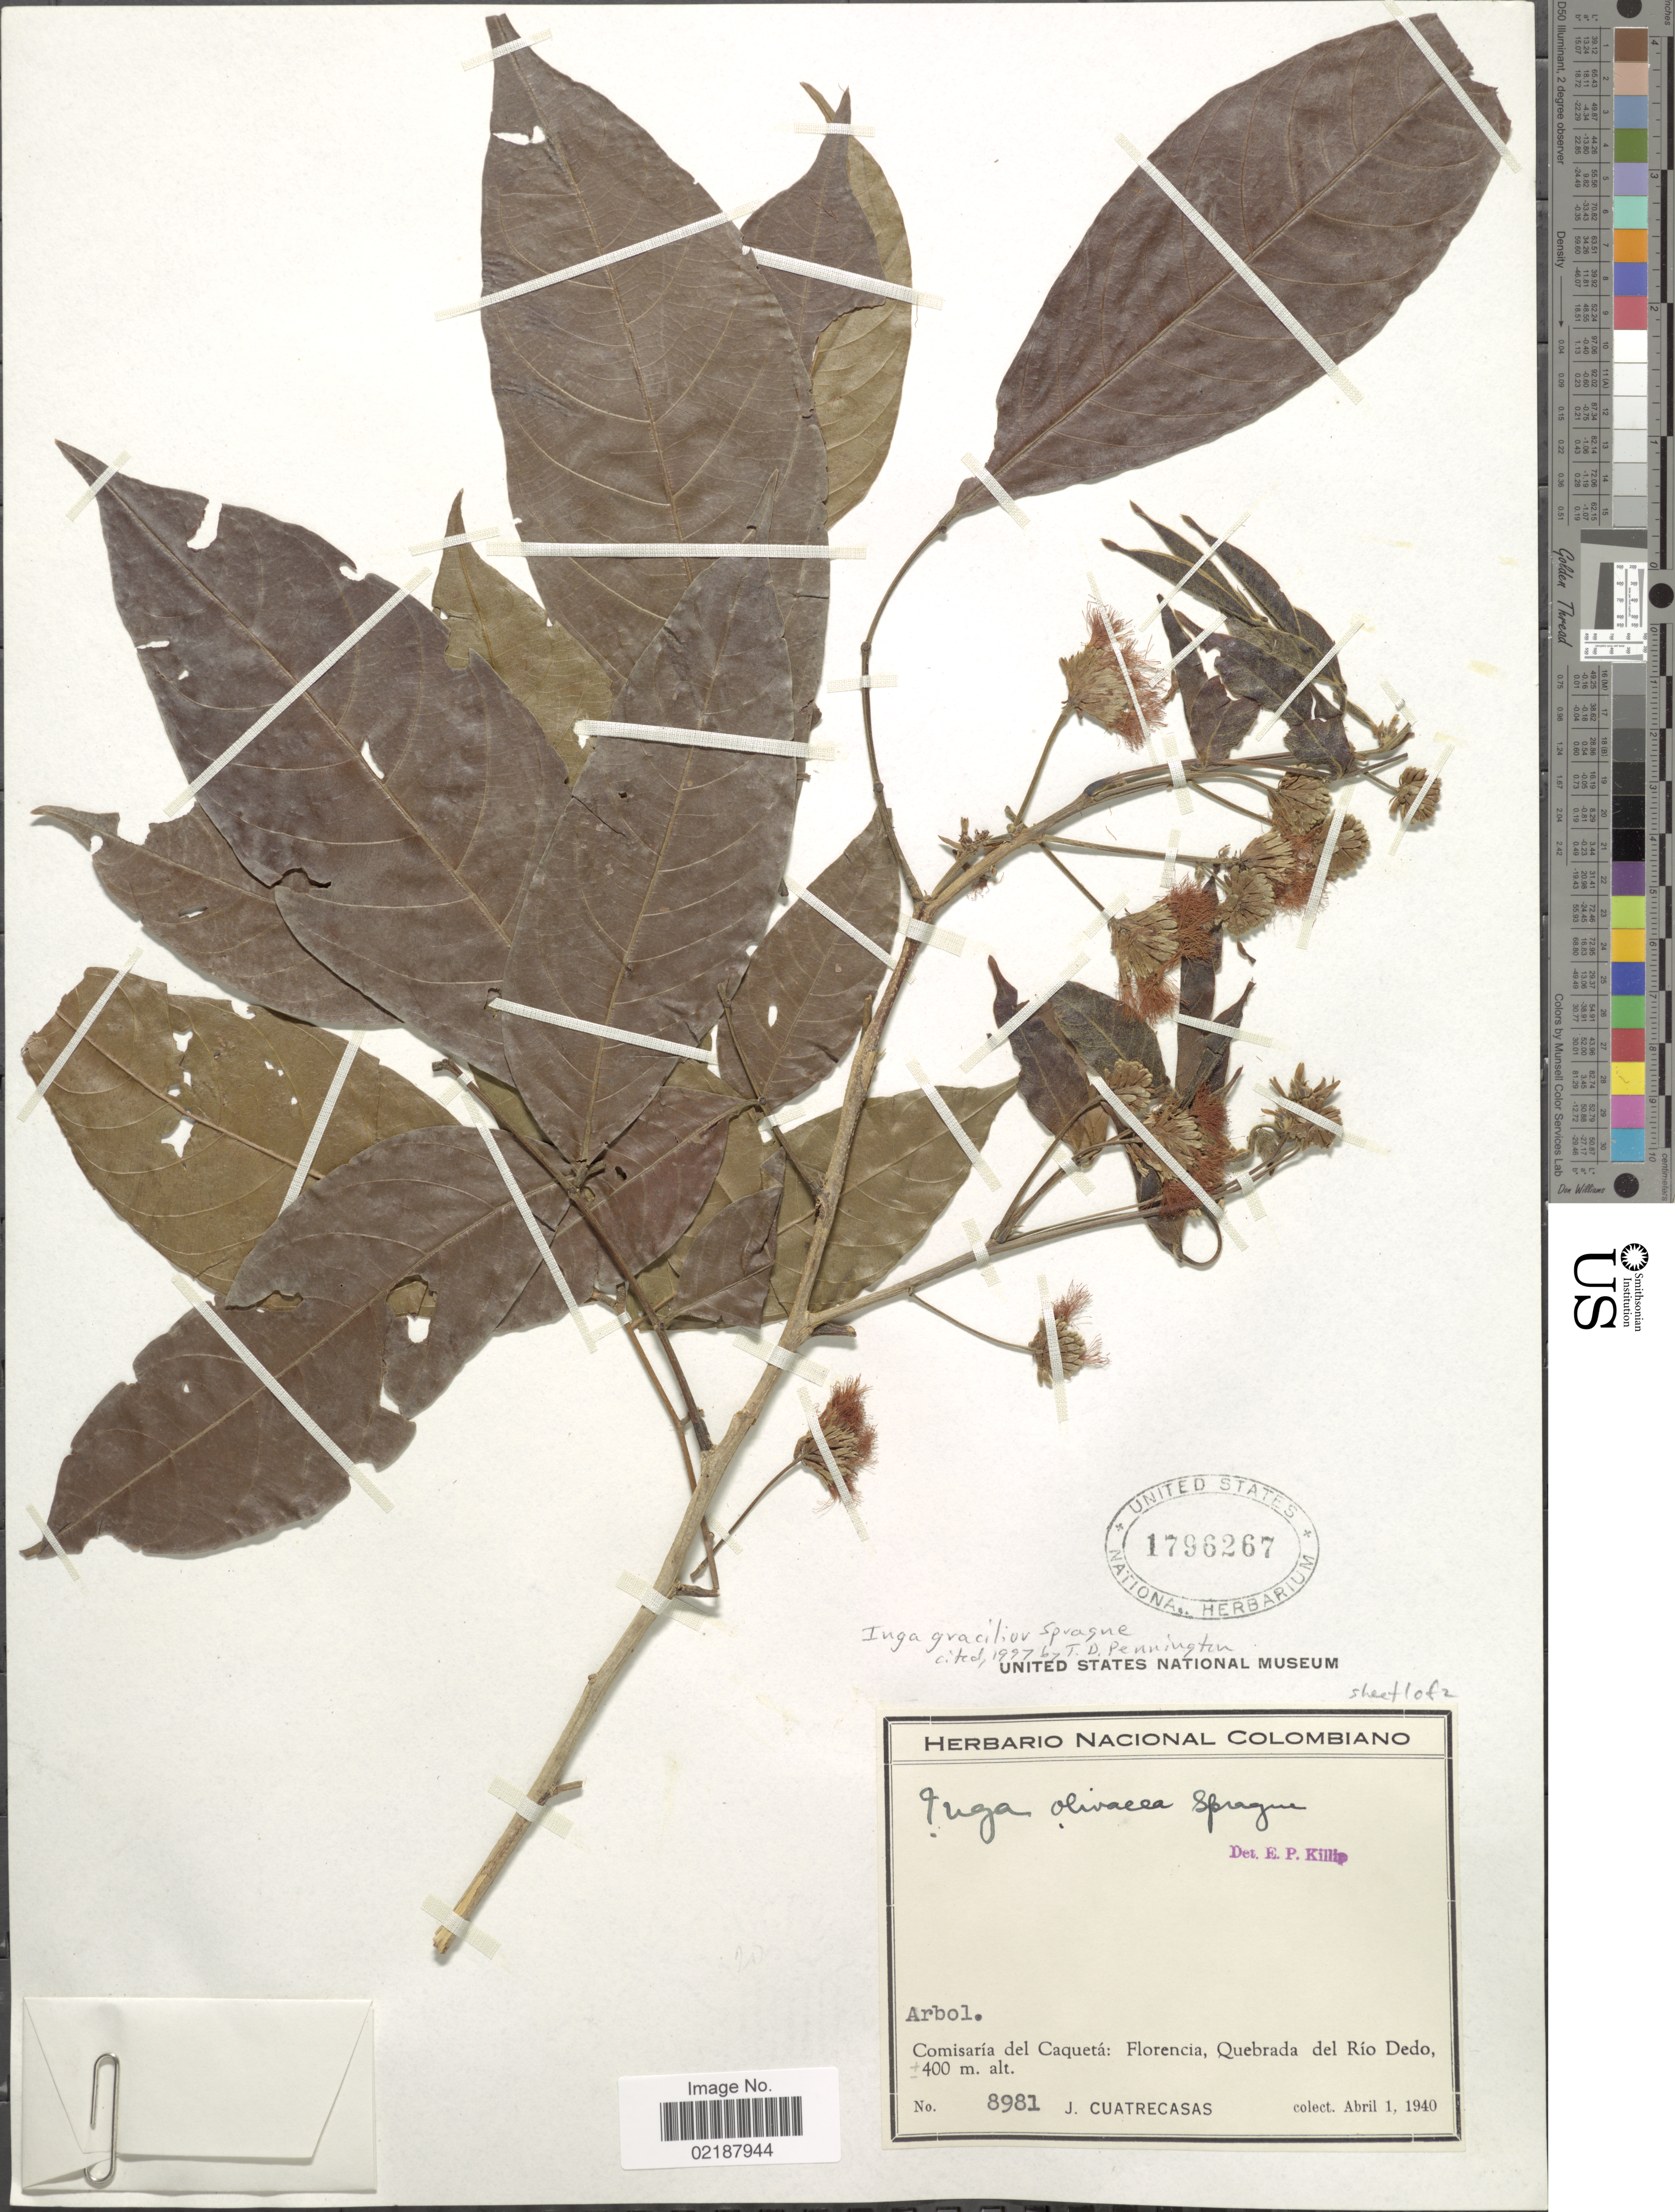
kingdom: Plantae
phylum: Tracheophyta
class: Magnoliopsida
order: Fabales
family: Fabaceae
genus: Inga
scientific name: Inga gracilior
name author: Sprague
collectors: J. Cuatrecasas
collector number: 8981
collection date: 1940-04-01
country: Colombia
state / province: Caquetá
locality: Comisaria del Caqueta: Florencia, Quebrada del Rio Dedo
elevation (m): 400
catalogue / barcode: US 1796267